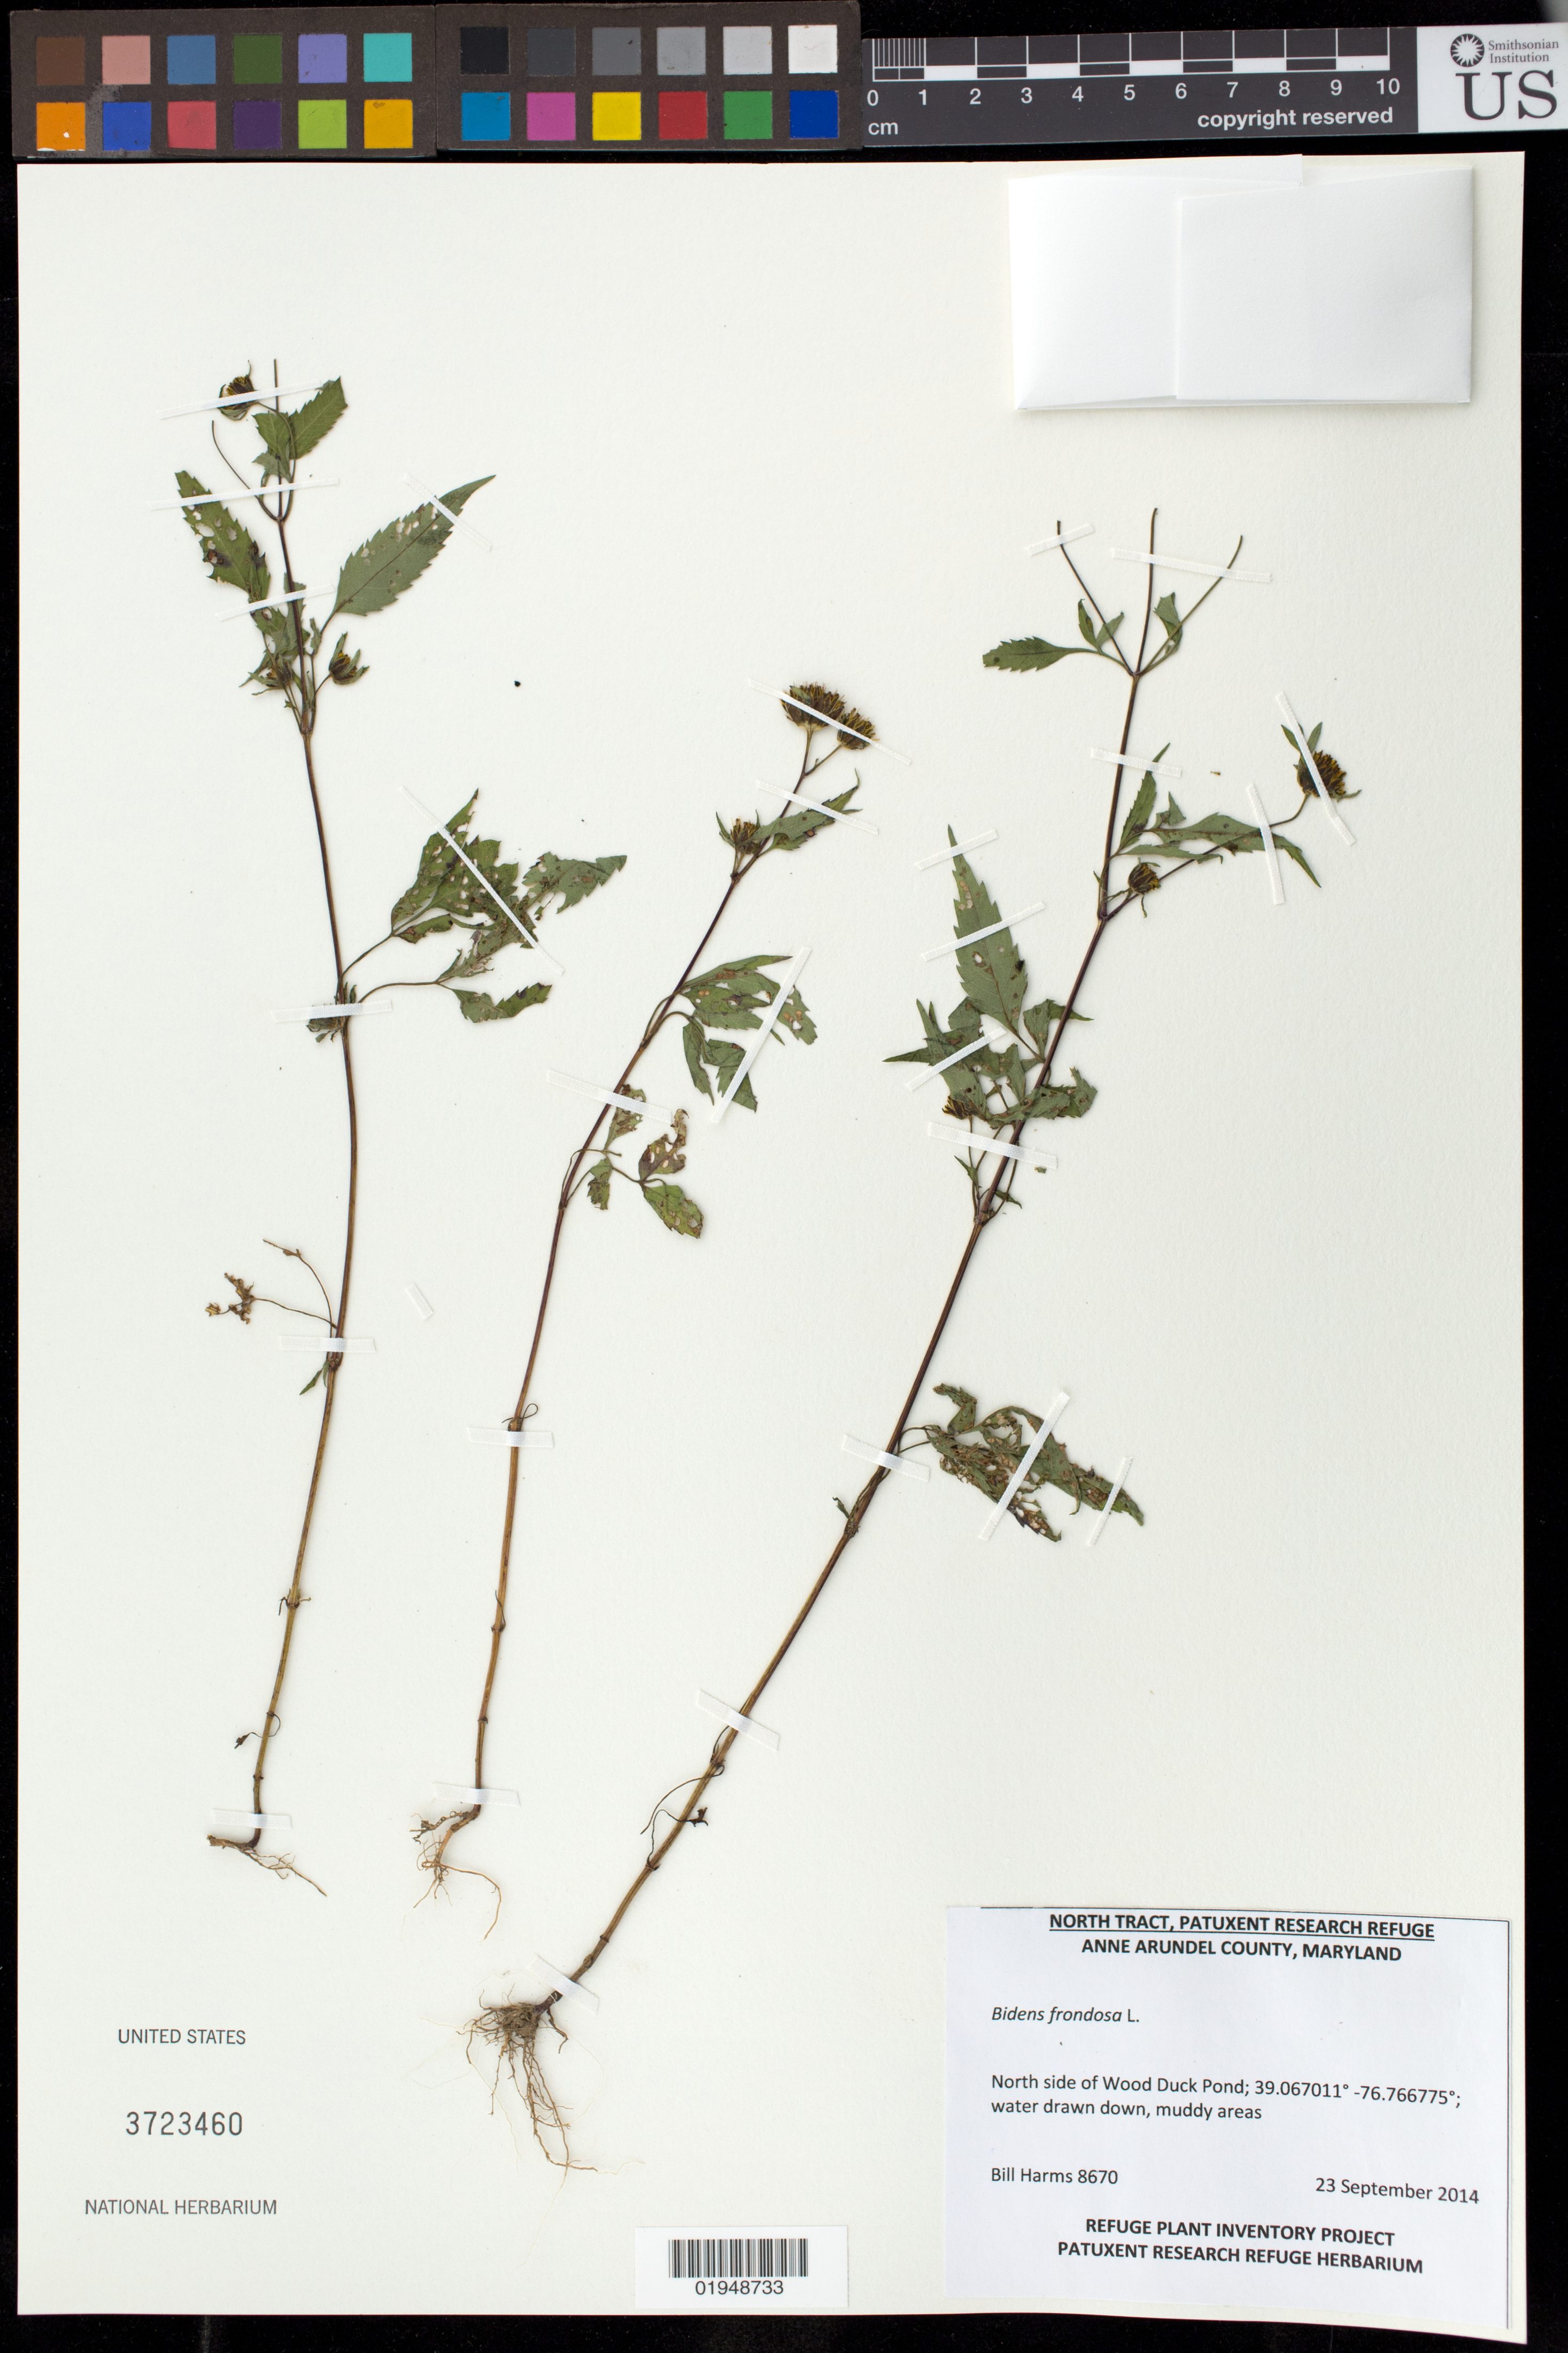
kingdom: Plantae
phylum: Tracheophyta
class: Magnoliopsida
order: Asterales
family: Asteraceae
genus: Bidens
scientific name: Bidens frondosa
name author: L.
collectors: B. Harms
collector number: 8670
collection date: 2014-09-23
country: United States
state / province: Maryland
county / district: Anne Arundel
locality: North Tract, Patuxent Research Refuge, North side of Wood Duck Pond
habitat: water drawn down, muddy areas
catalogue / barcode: US 3723460